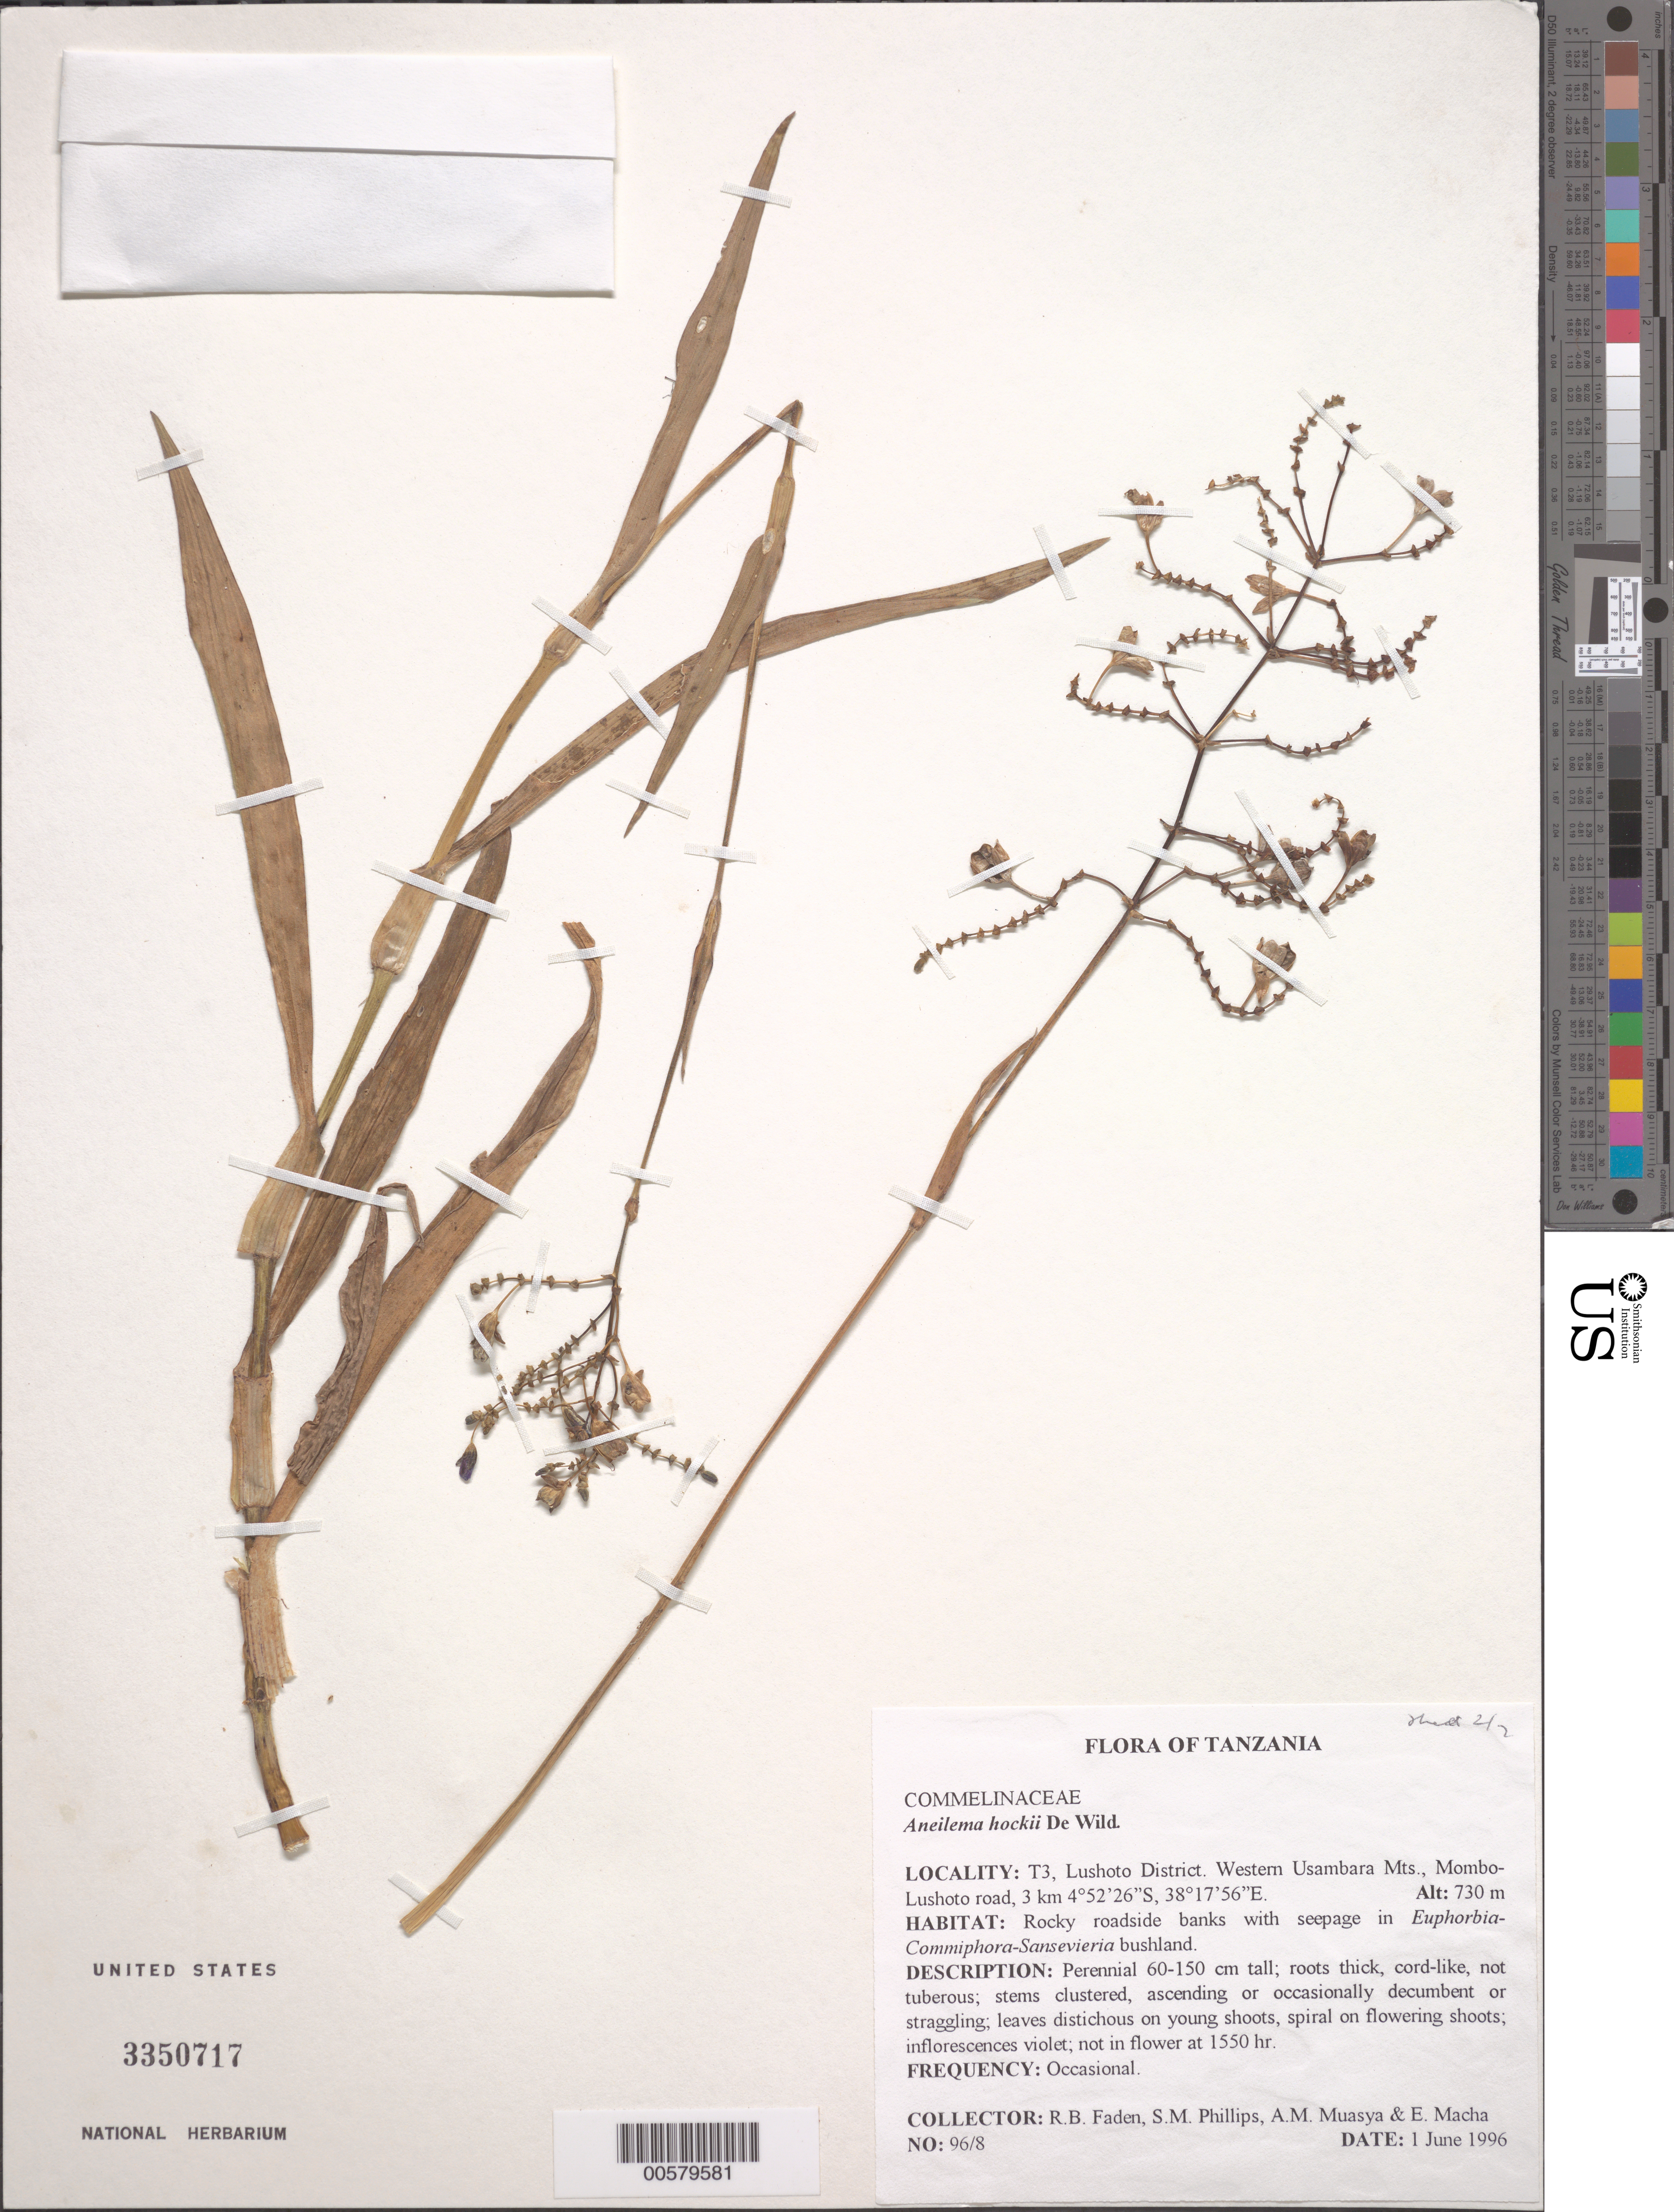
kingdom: Plantae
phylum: Tracheophyta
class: Liliopsida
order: Commelinales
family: Commelinaceae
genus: Aneilema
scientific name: Aneilema hockii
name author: De Wild.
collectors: R. B. Faden, S. M. Phillips, A. Muasya & E. Macha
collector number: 96/8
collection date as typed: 01 Jun 1996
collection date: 1996-06-01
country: Tanzania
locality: Lushoto dist., western usambara mts., mombo-lushoto road ional park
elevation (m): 730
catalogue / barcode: US 3350717